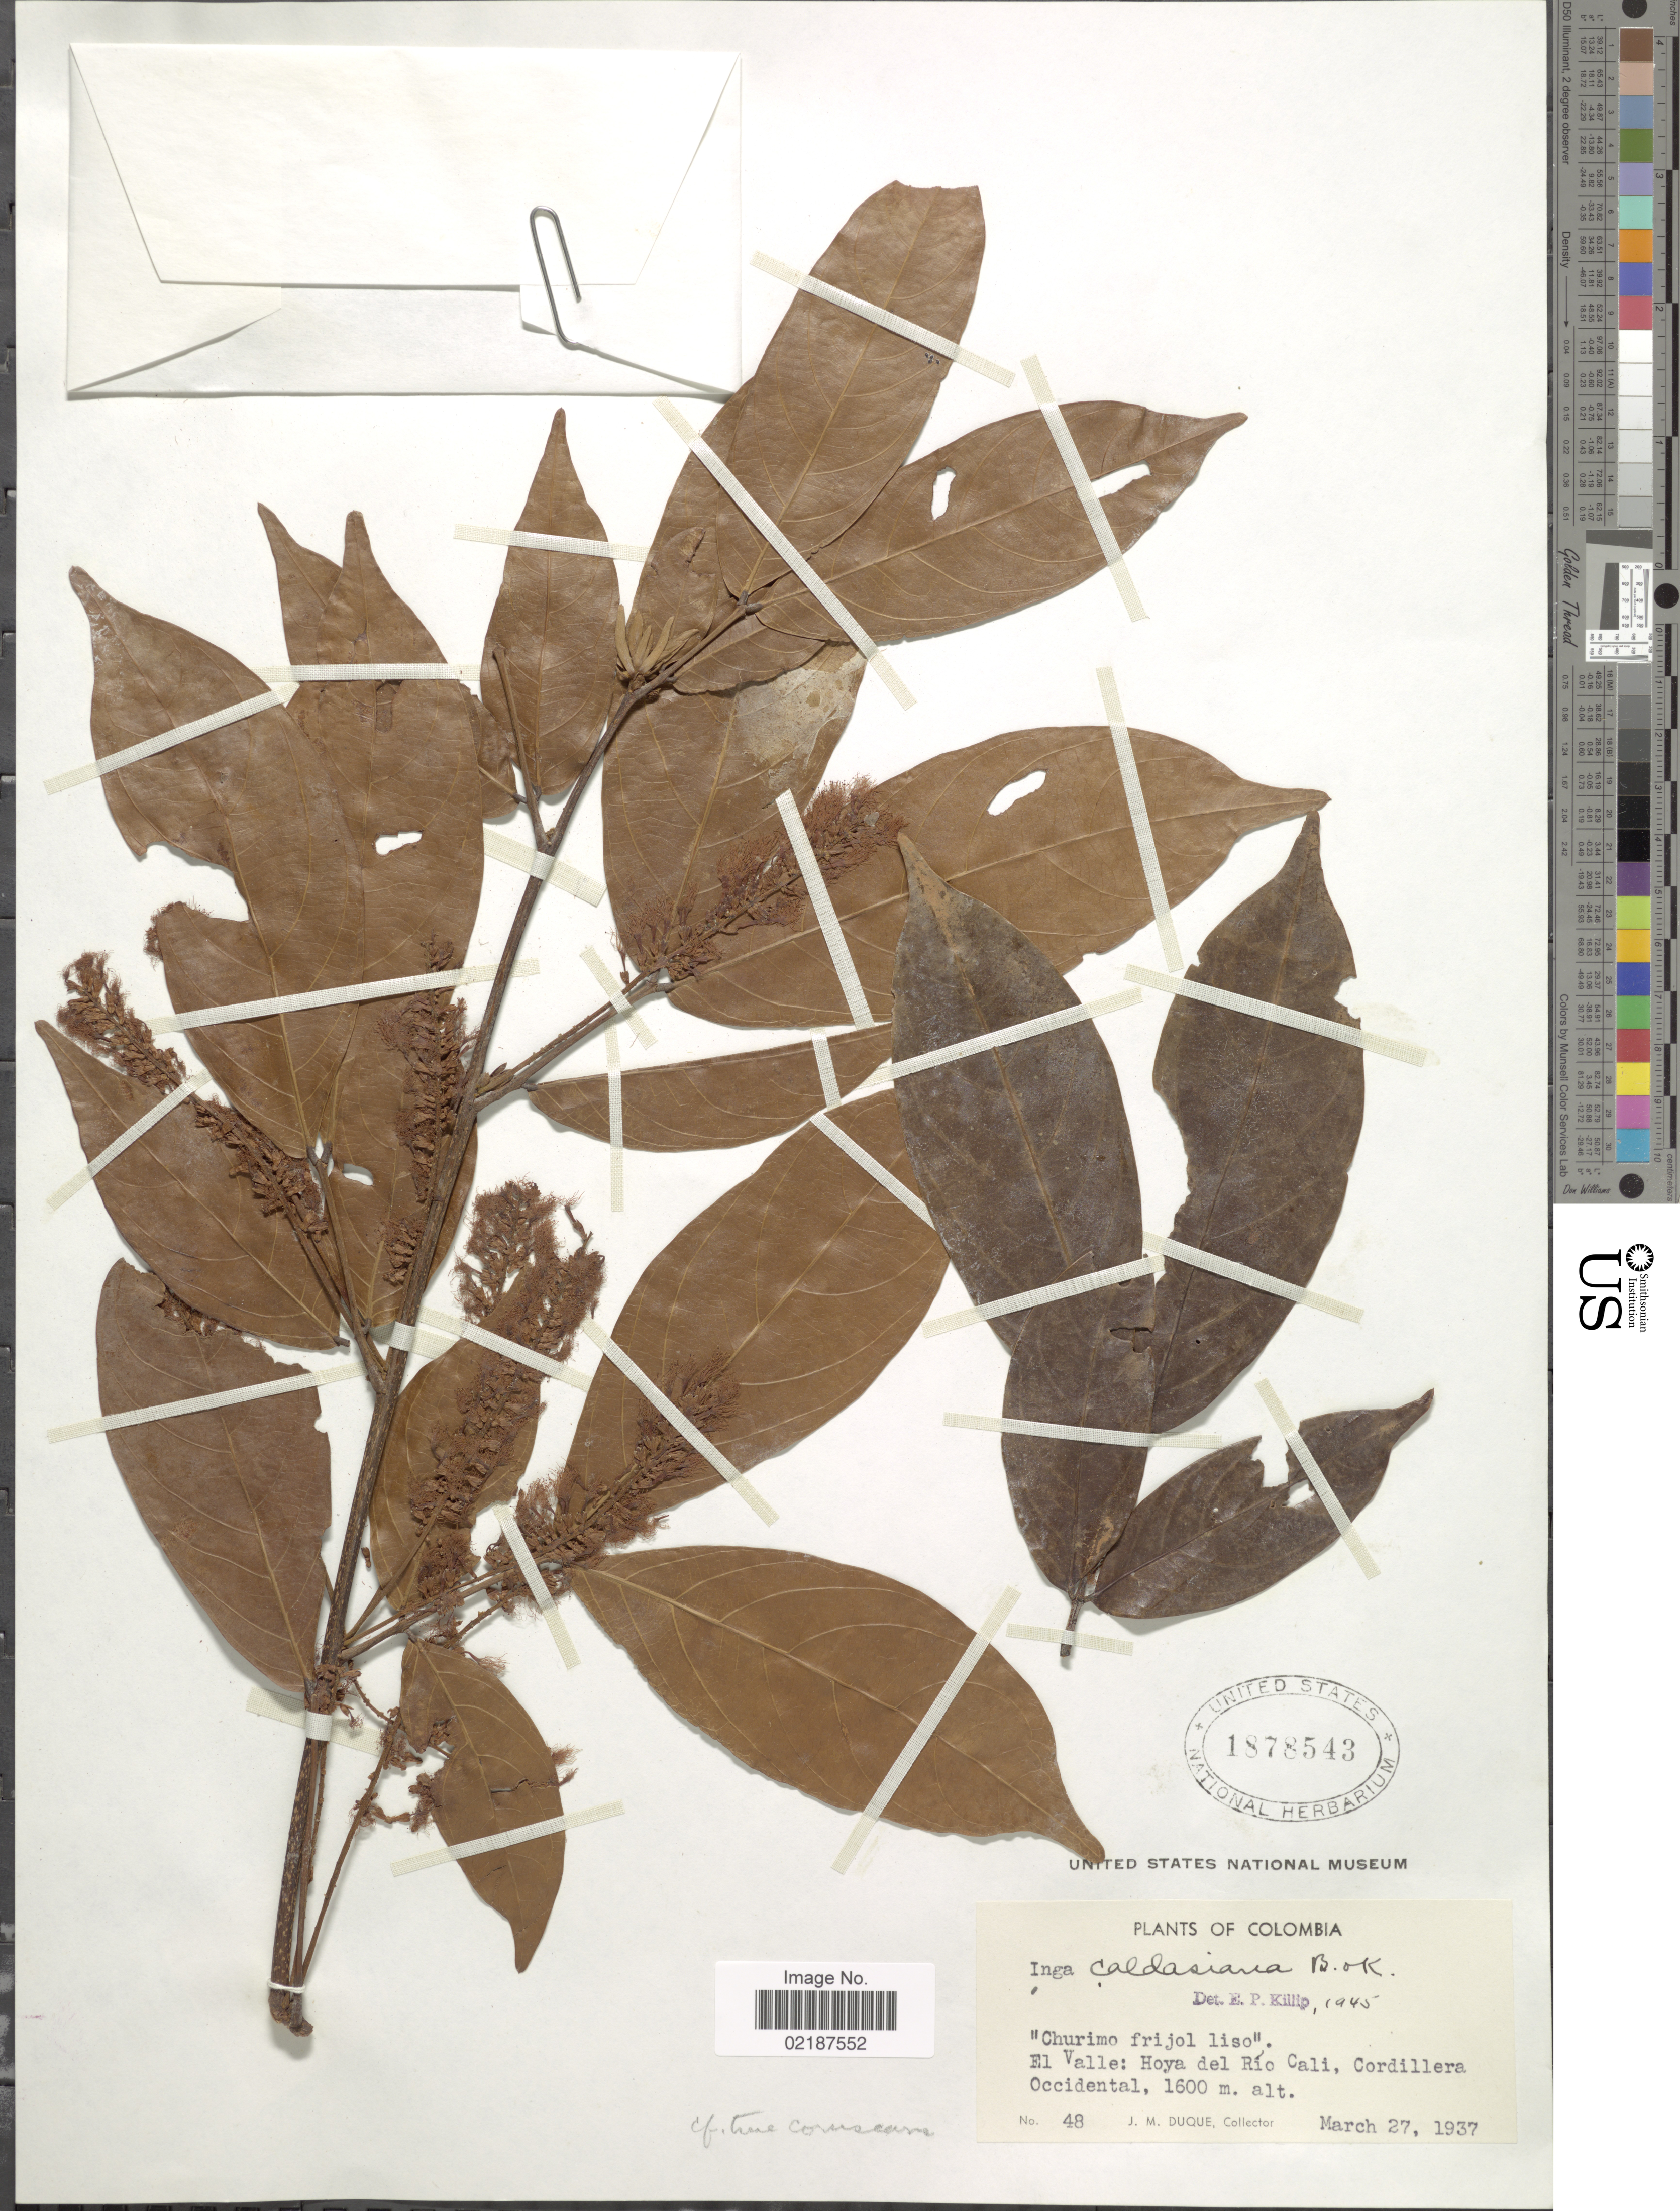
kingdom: Plantae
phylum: Tracheophyta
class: Magnoliopsida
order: Fabales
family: Fabaceae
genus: Inga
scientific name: Inga coruscans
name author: Humb. & Bonpl. ex Willd.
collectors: J. Duque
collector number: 48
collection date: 1937-03-27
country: Colombia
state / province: Valle del Cauca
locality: El Valle: Hoya del Rio Cali, Cordillera Occidental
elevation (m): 1600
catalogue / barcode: US 1878543